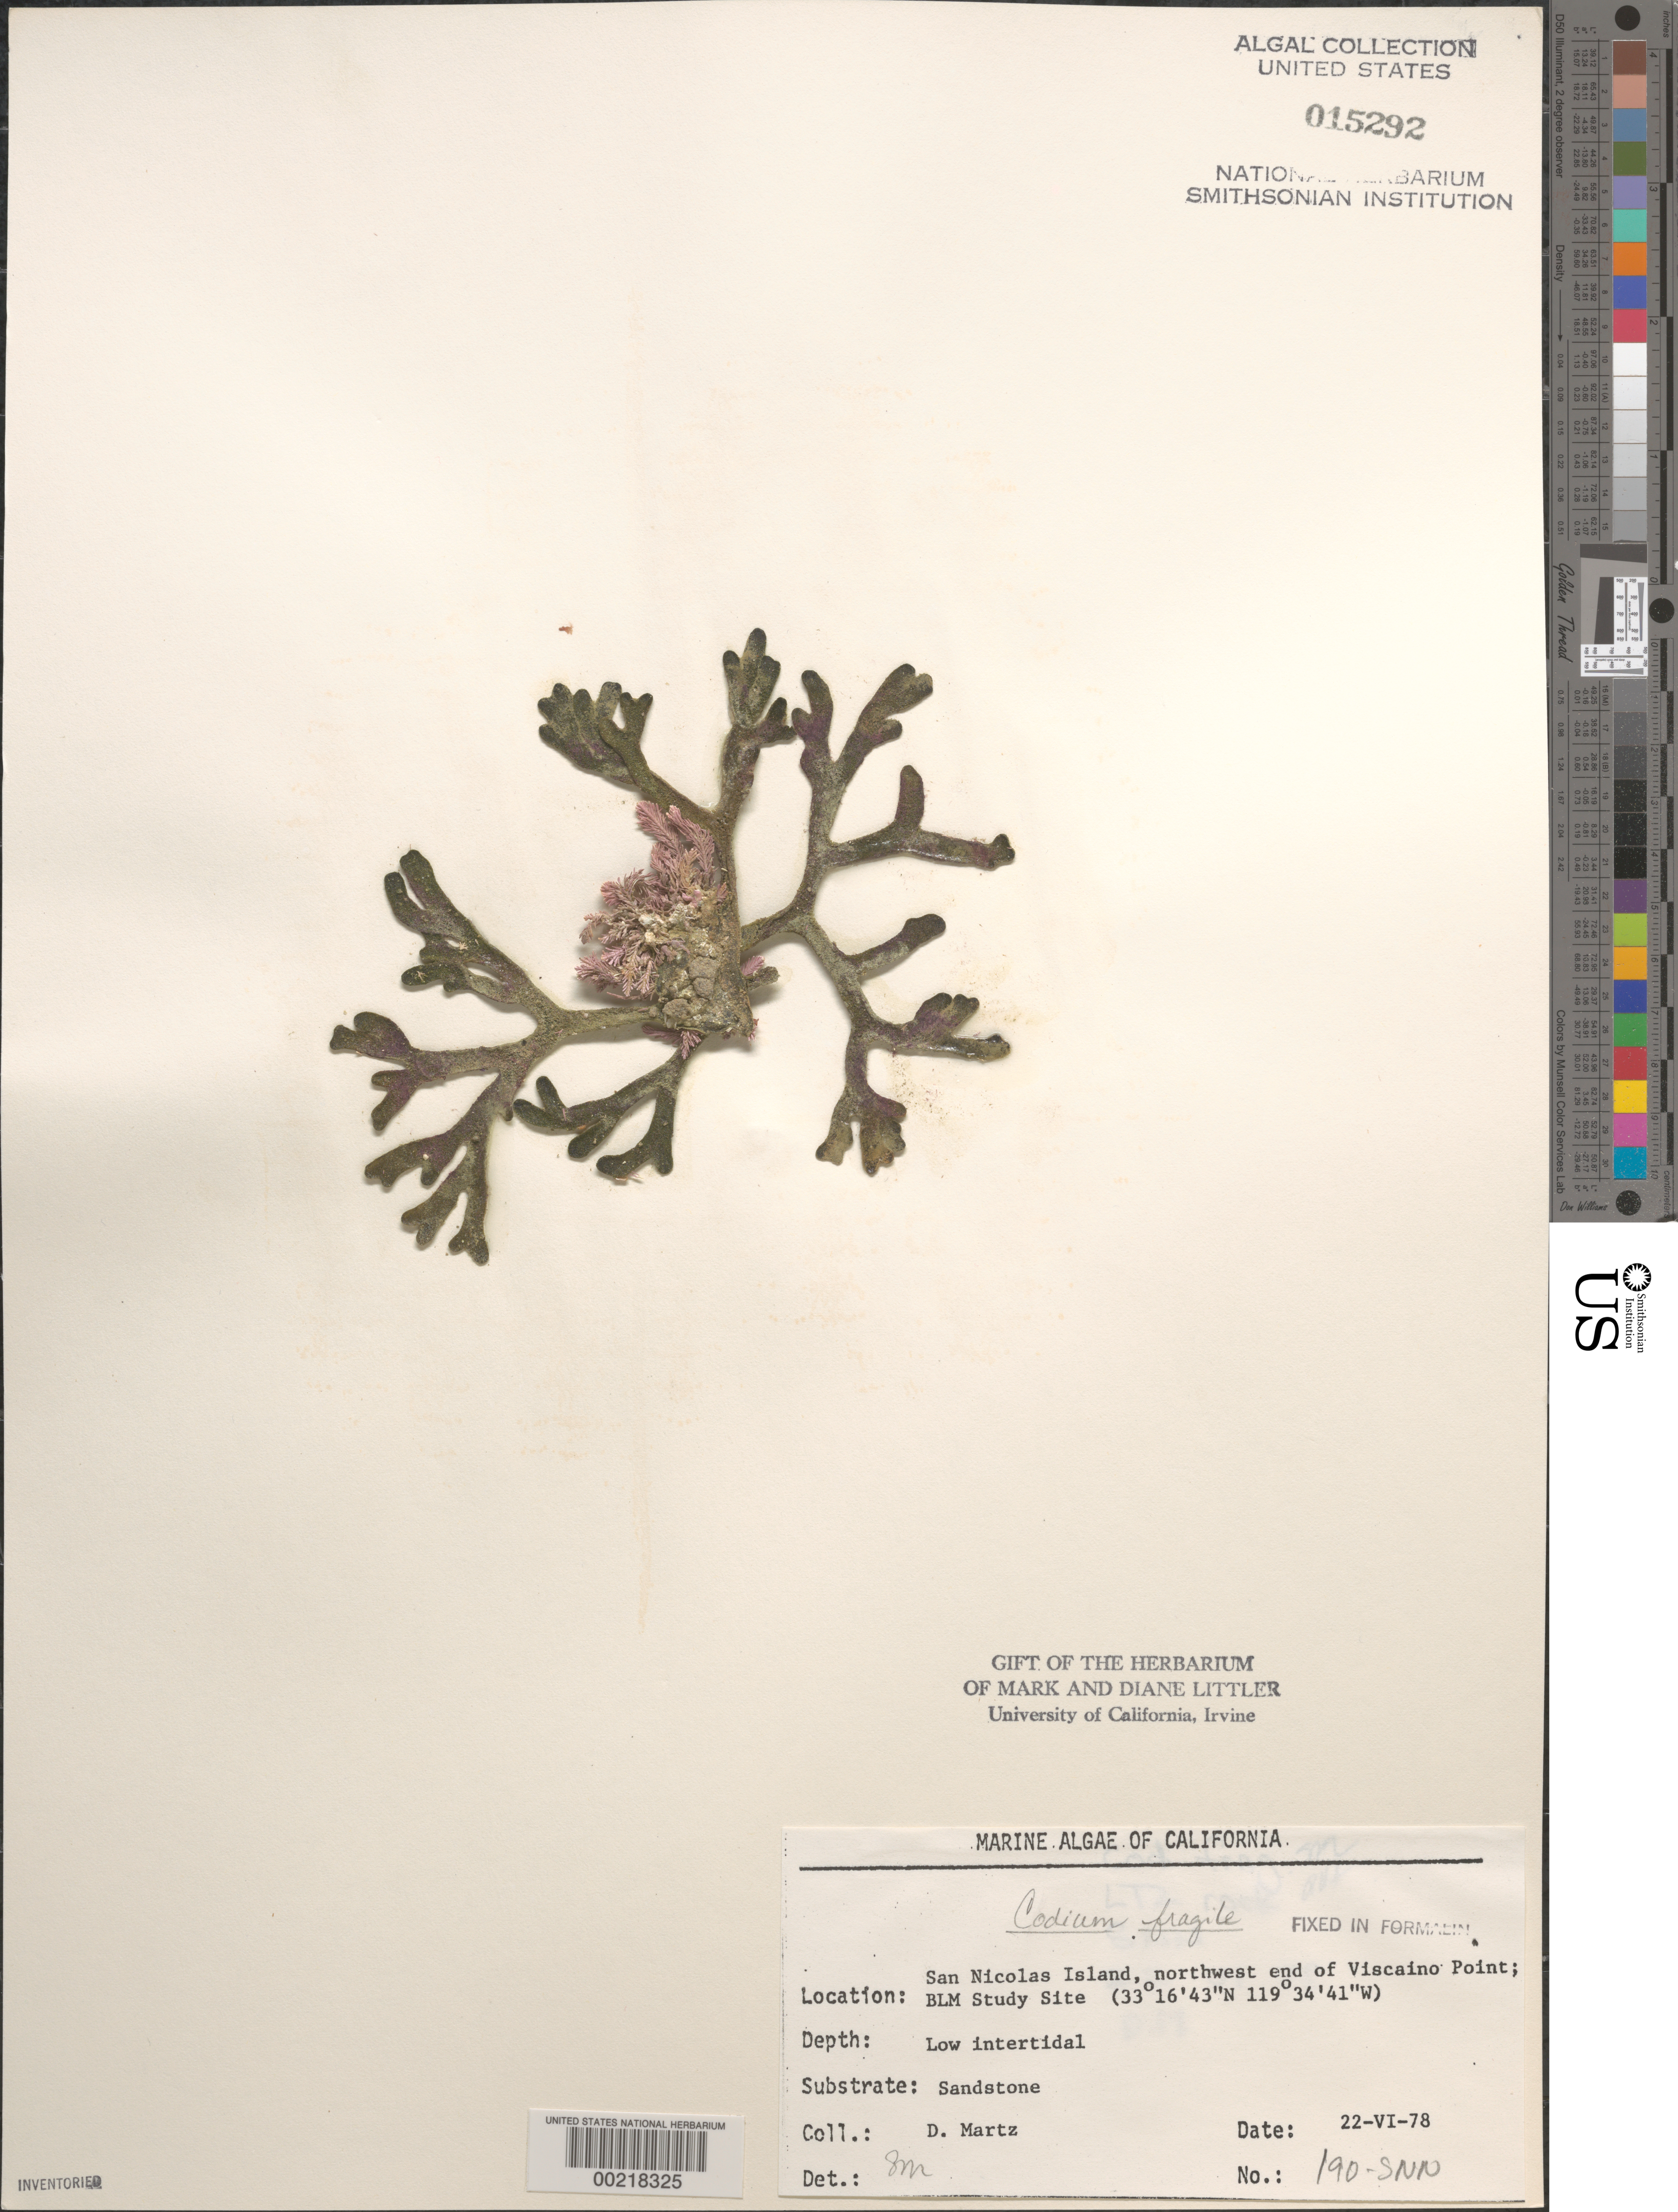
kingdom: Plantae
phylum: Chlorophyta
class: Ulvophyceae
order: Bryopsidales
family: Codiaceae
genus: Codium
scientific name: Codium fragile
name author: (Suringar) P. Hariot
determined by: Murray, S. N.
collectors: D. Martz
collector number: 190-snn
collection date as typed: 22 Jun 1978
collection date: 1978-06-22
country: United States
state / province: California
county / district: Ventura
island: San Nicolas Island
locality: Viscaino Point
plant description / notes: BLM-SOCALBIGHT Rocky Intertidal Survey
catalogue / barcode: US 15292